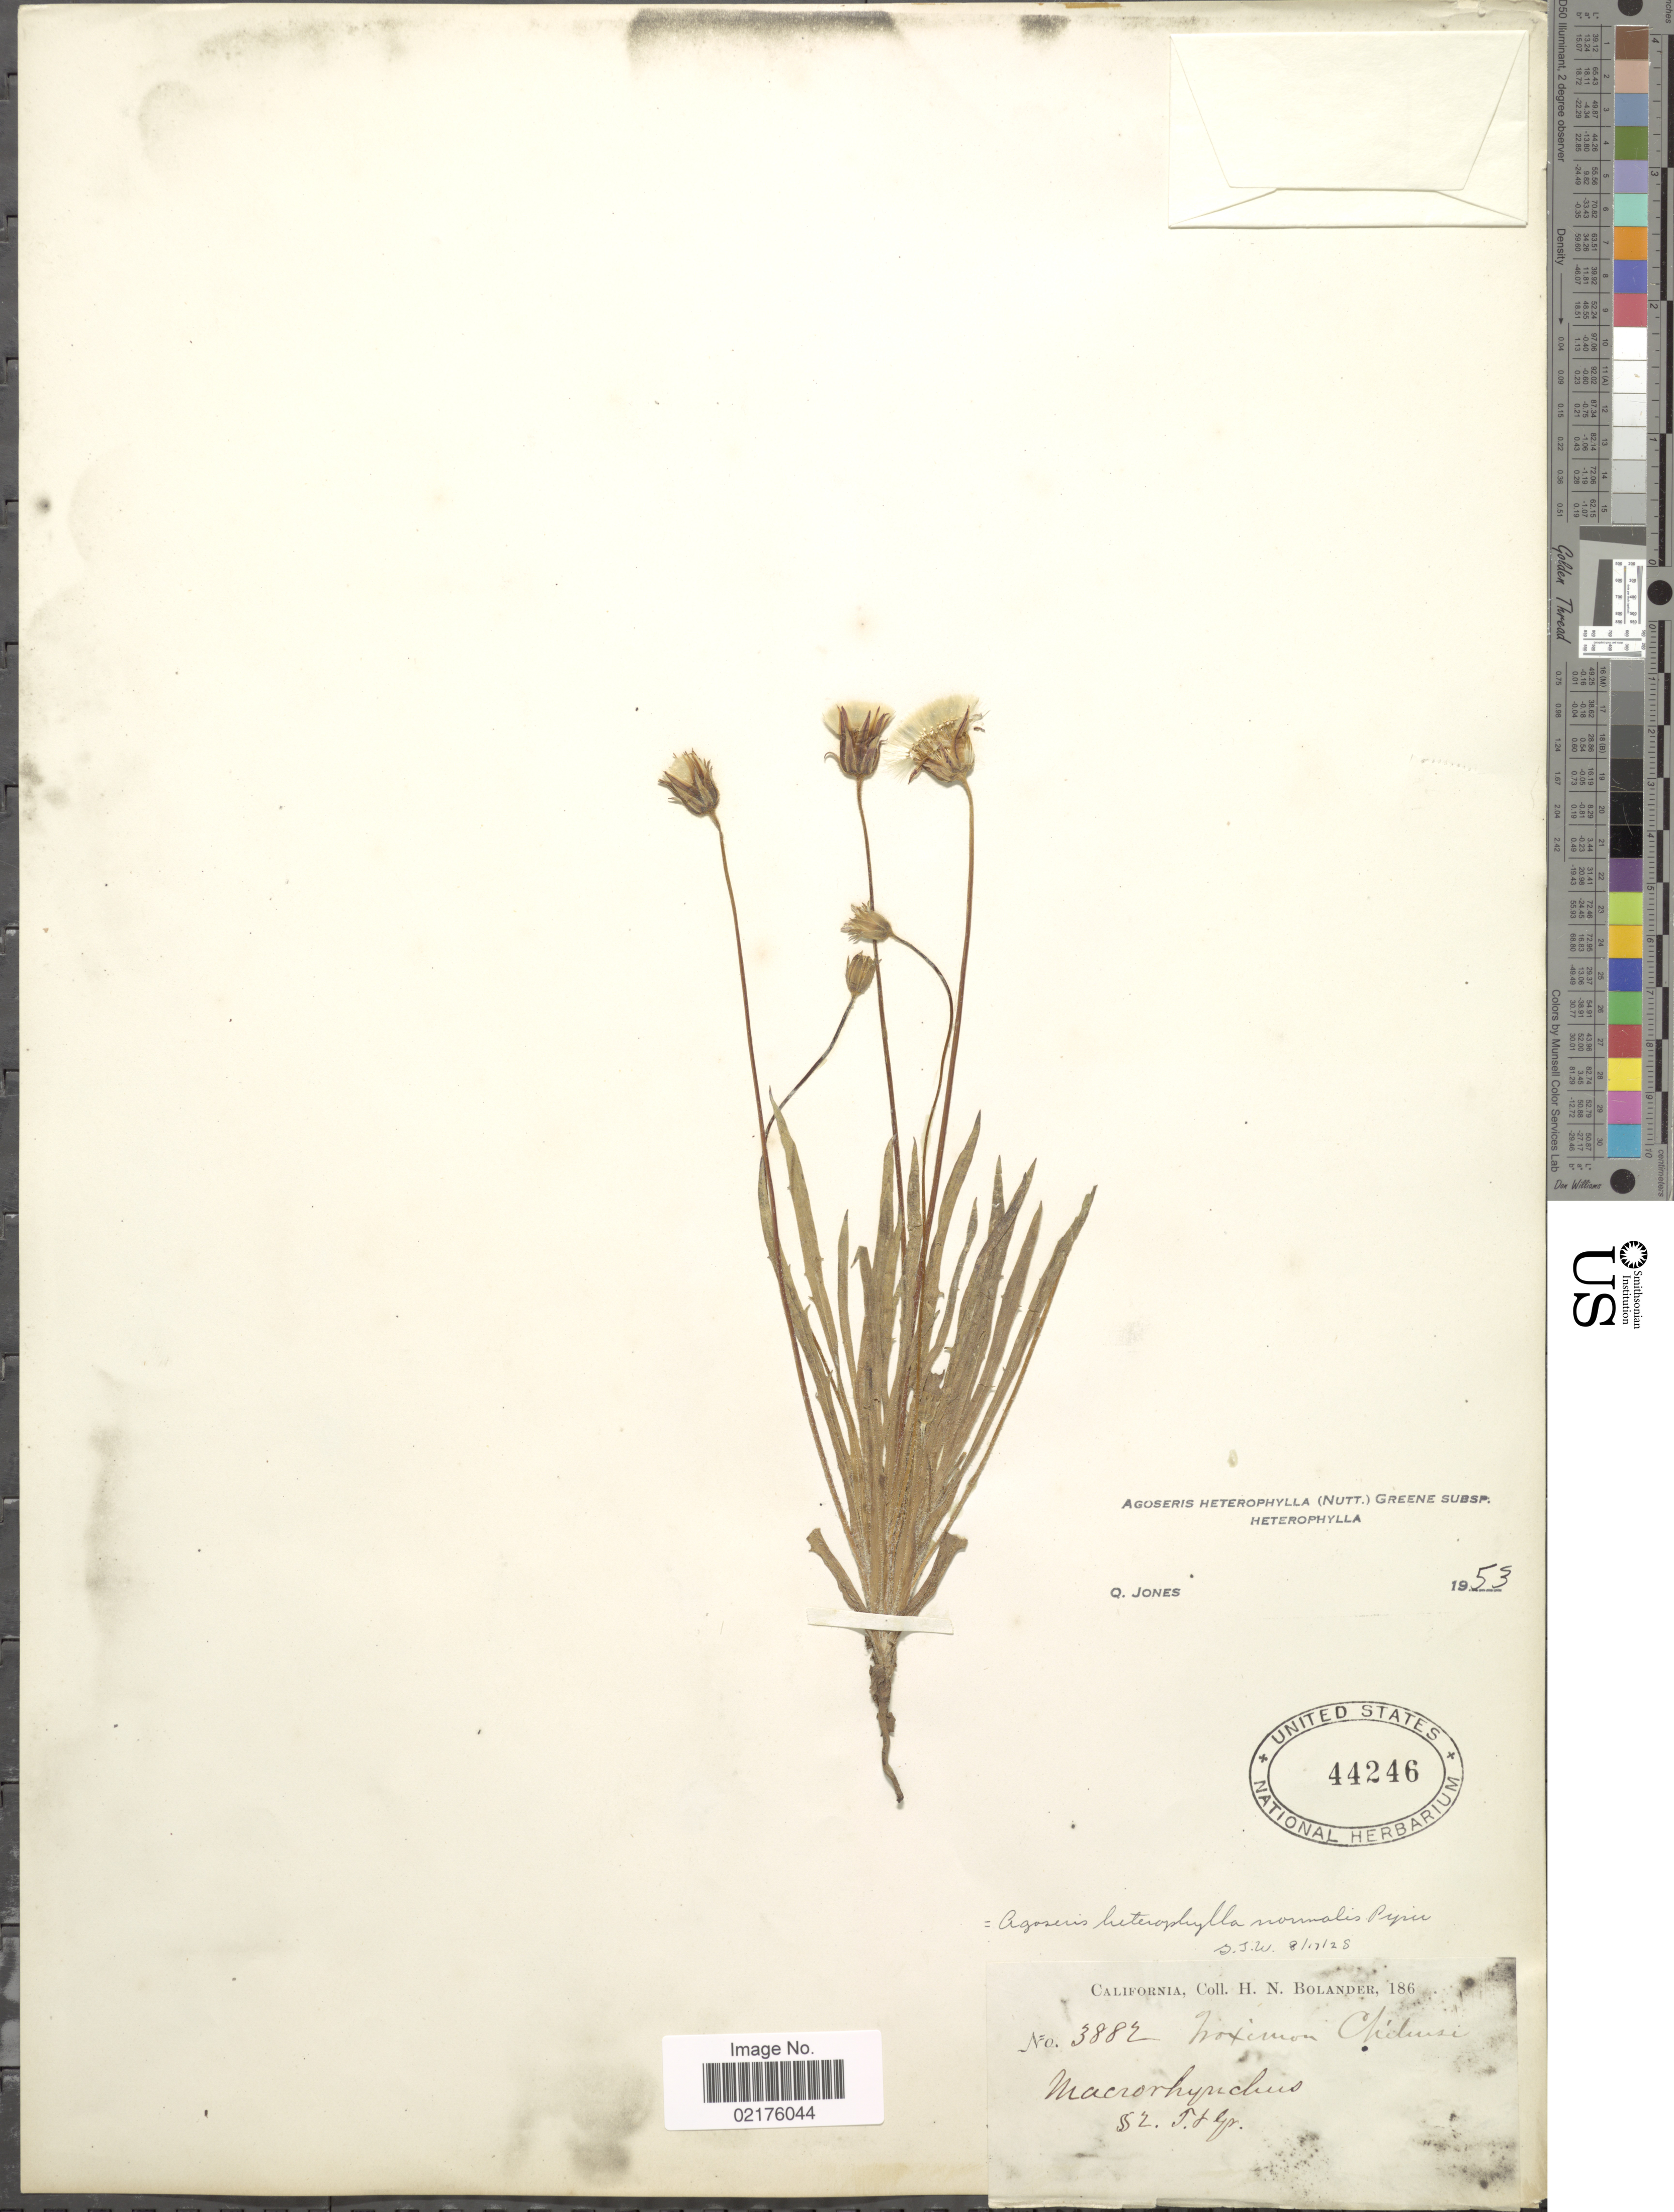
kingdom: Plantae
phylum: Tracheophyta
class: Magnoliopsida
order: Asterales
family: Asteraceae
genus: Agoseris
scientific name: Agoseris heterophylla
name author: (Nutt.) Greene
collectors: H. Bolander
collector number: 3882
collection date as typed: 186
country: United States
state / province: California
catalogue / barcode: US 44246